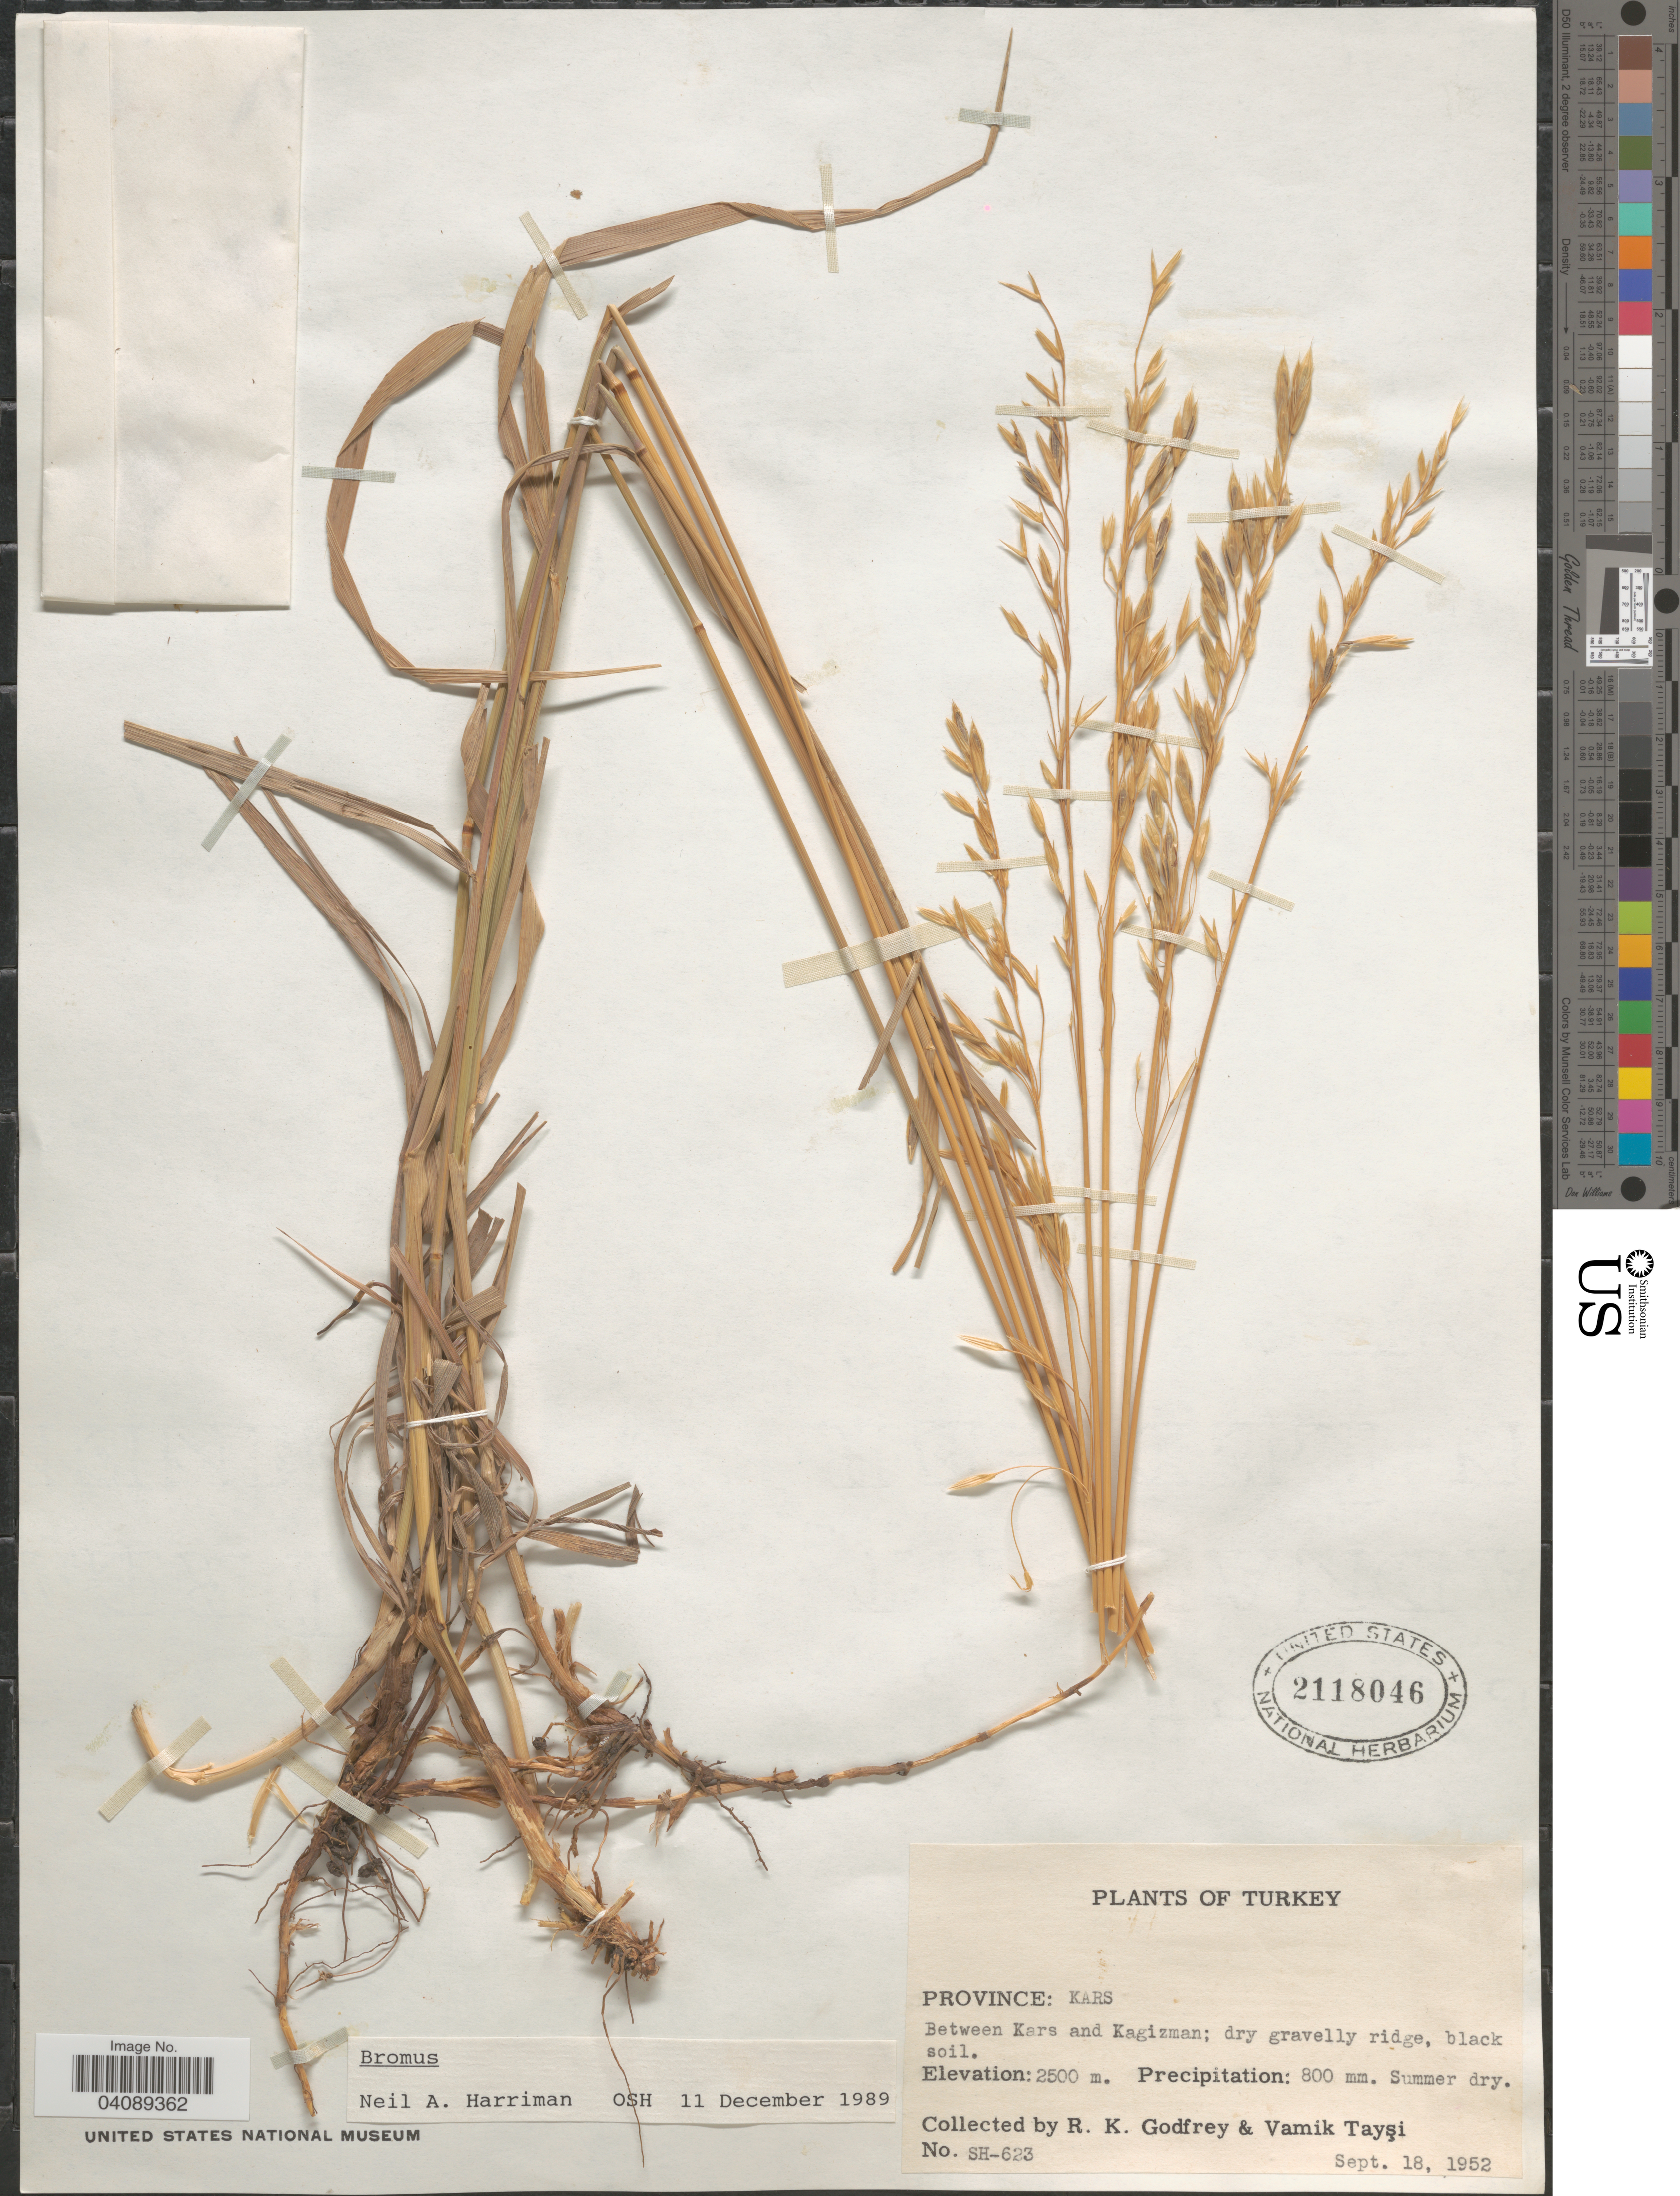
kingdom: Plantae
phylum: Tracheophyta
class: Liliopsida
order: Poales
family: Poaceae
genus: Bromus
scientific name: Bromus sp.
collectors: R. K. Godfrey & V. Taysi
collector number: SH-623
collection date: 1952-09-18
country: Turkey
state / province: Kars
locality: Between Kars and Kagizman; dry gravelly ridge, black soil.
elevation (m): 2500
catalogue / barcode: US 2118046